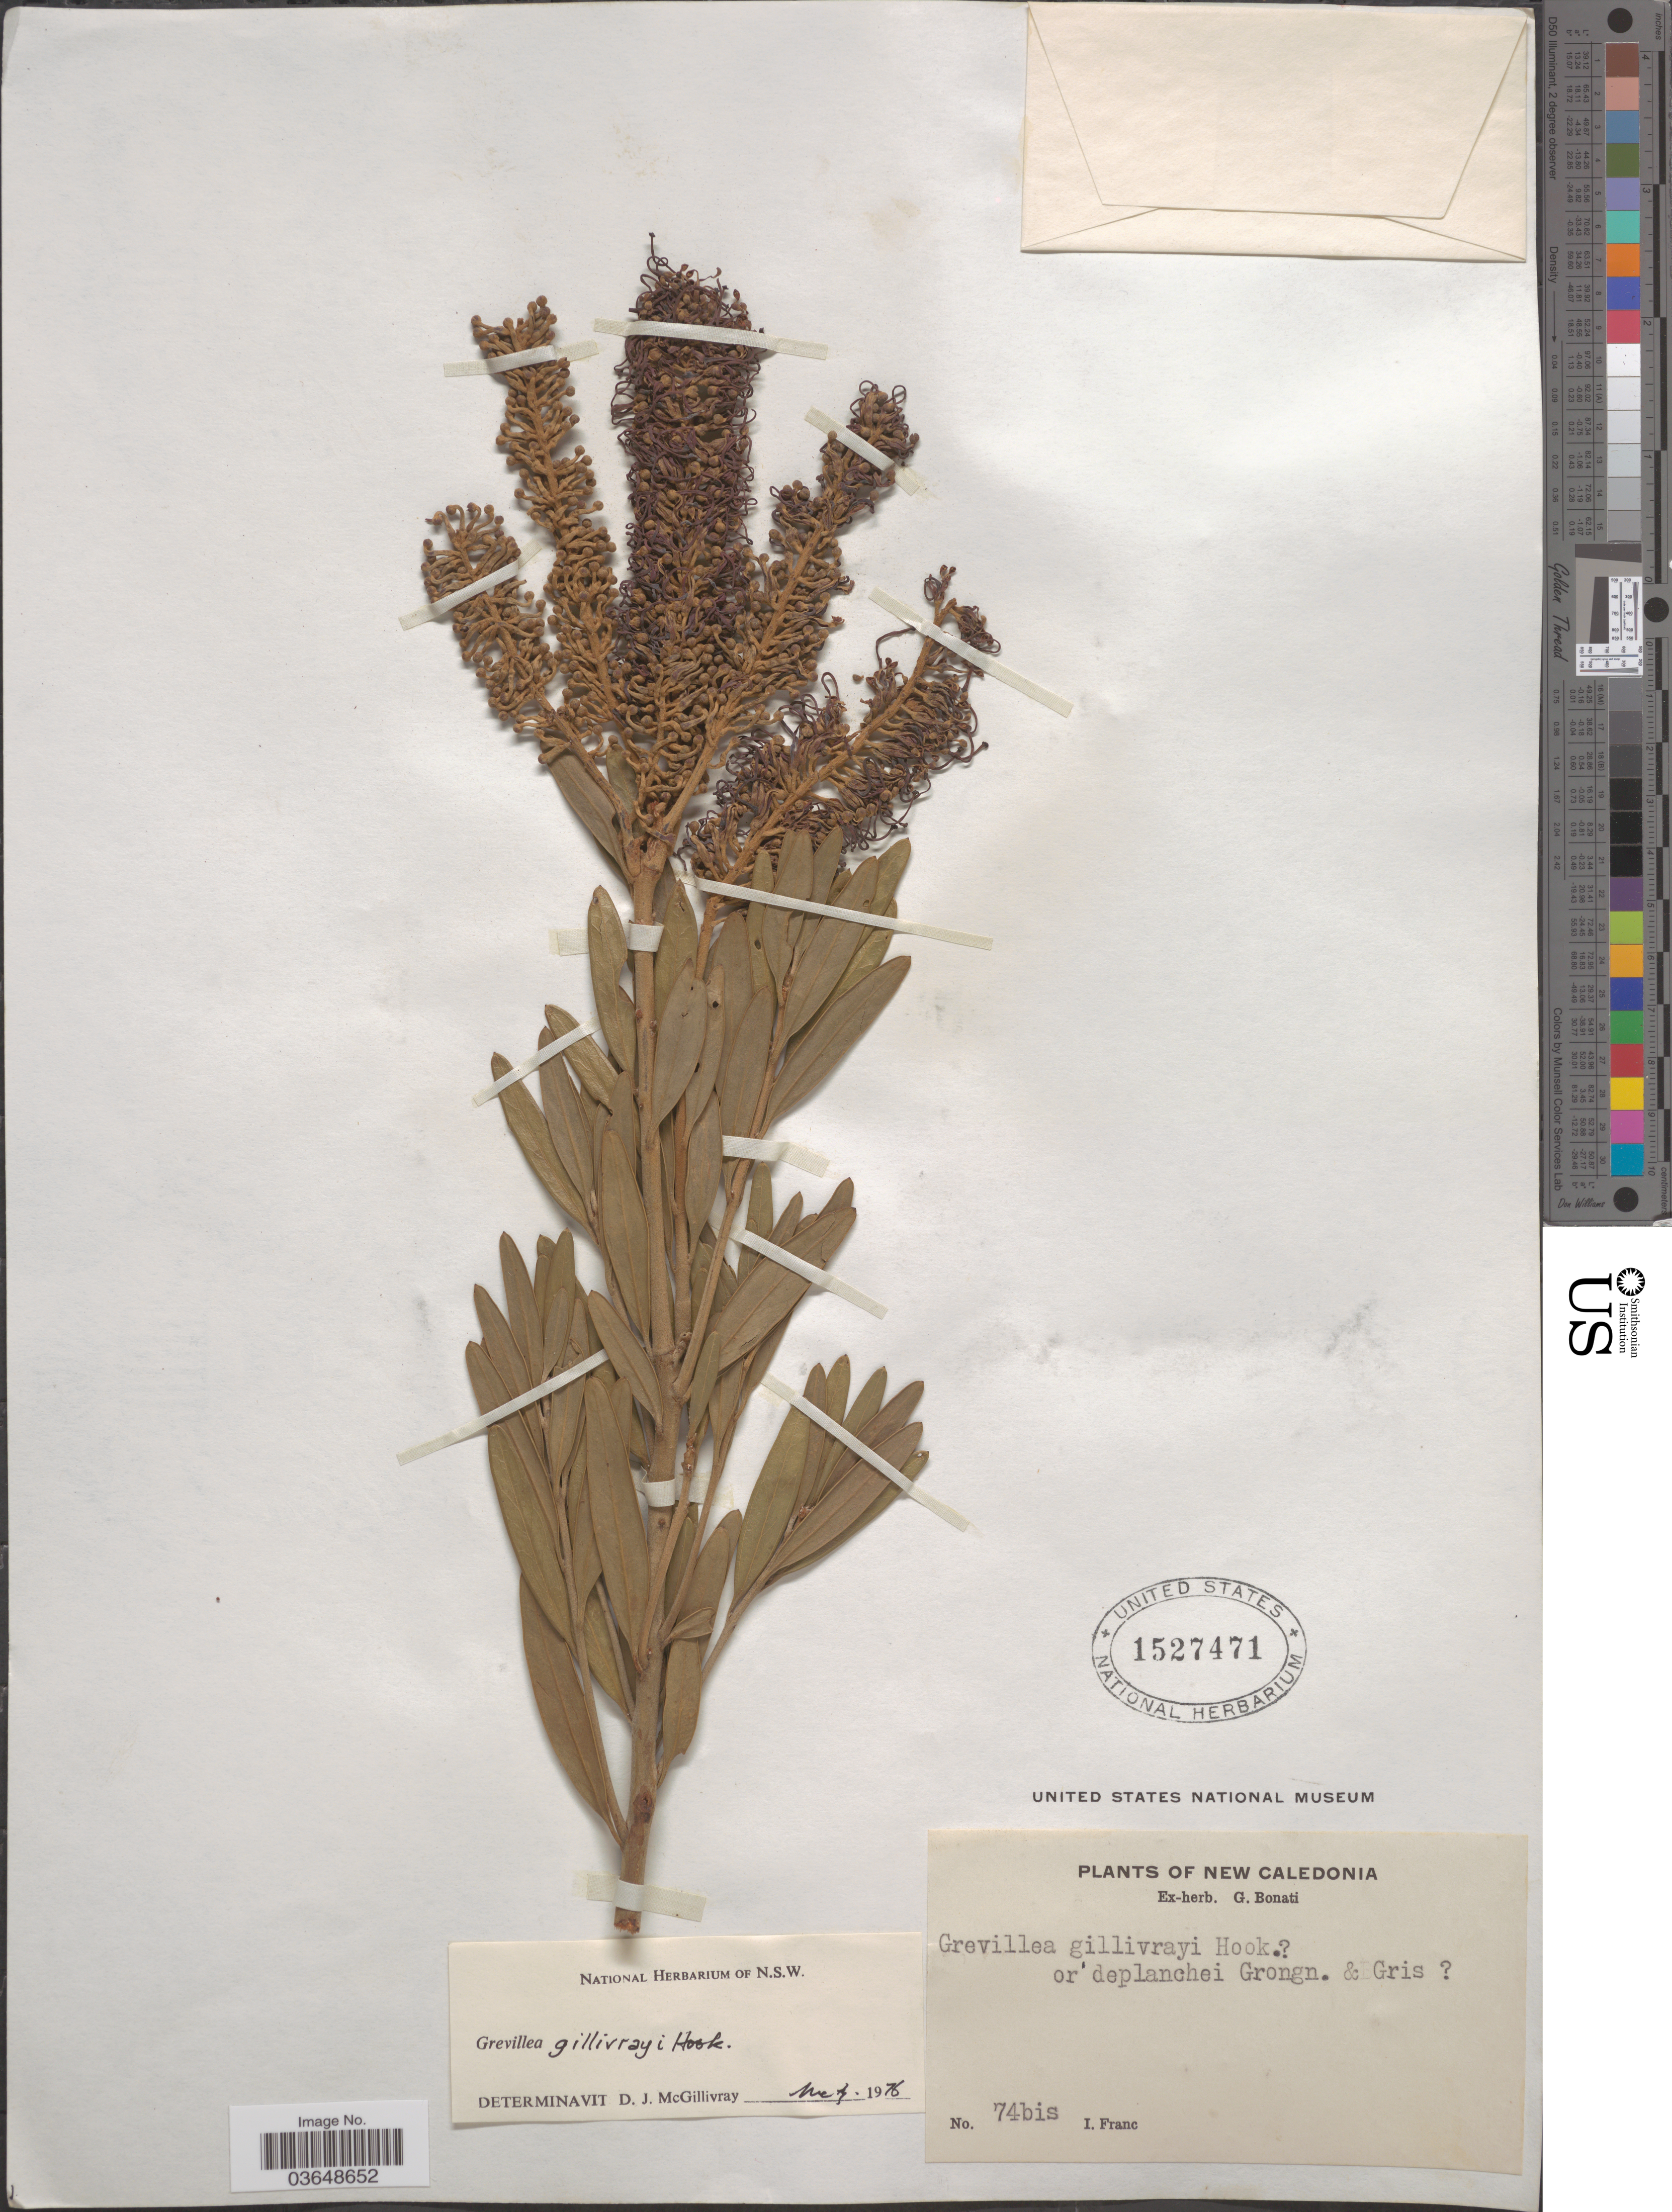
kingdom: Plantae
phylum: Tracheophyta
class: Magnoliopsida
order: Proteales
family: Proteaceae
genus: Grevillea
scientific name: Grevillea gillivrayi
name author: Hook.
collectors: I. Franc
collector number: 74bis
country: New Caledonia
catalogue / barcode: US 1527471